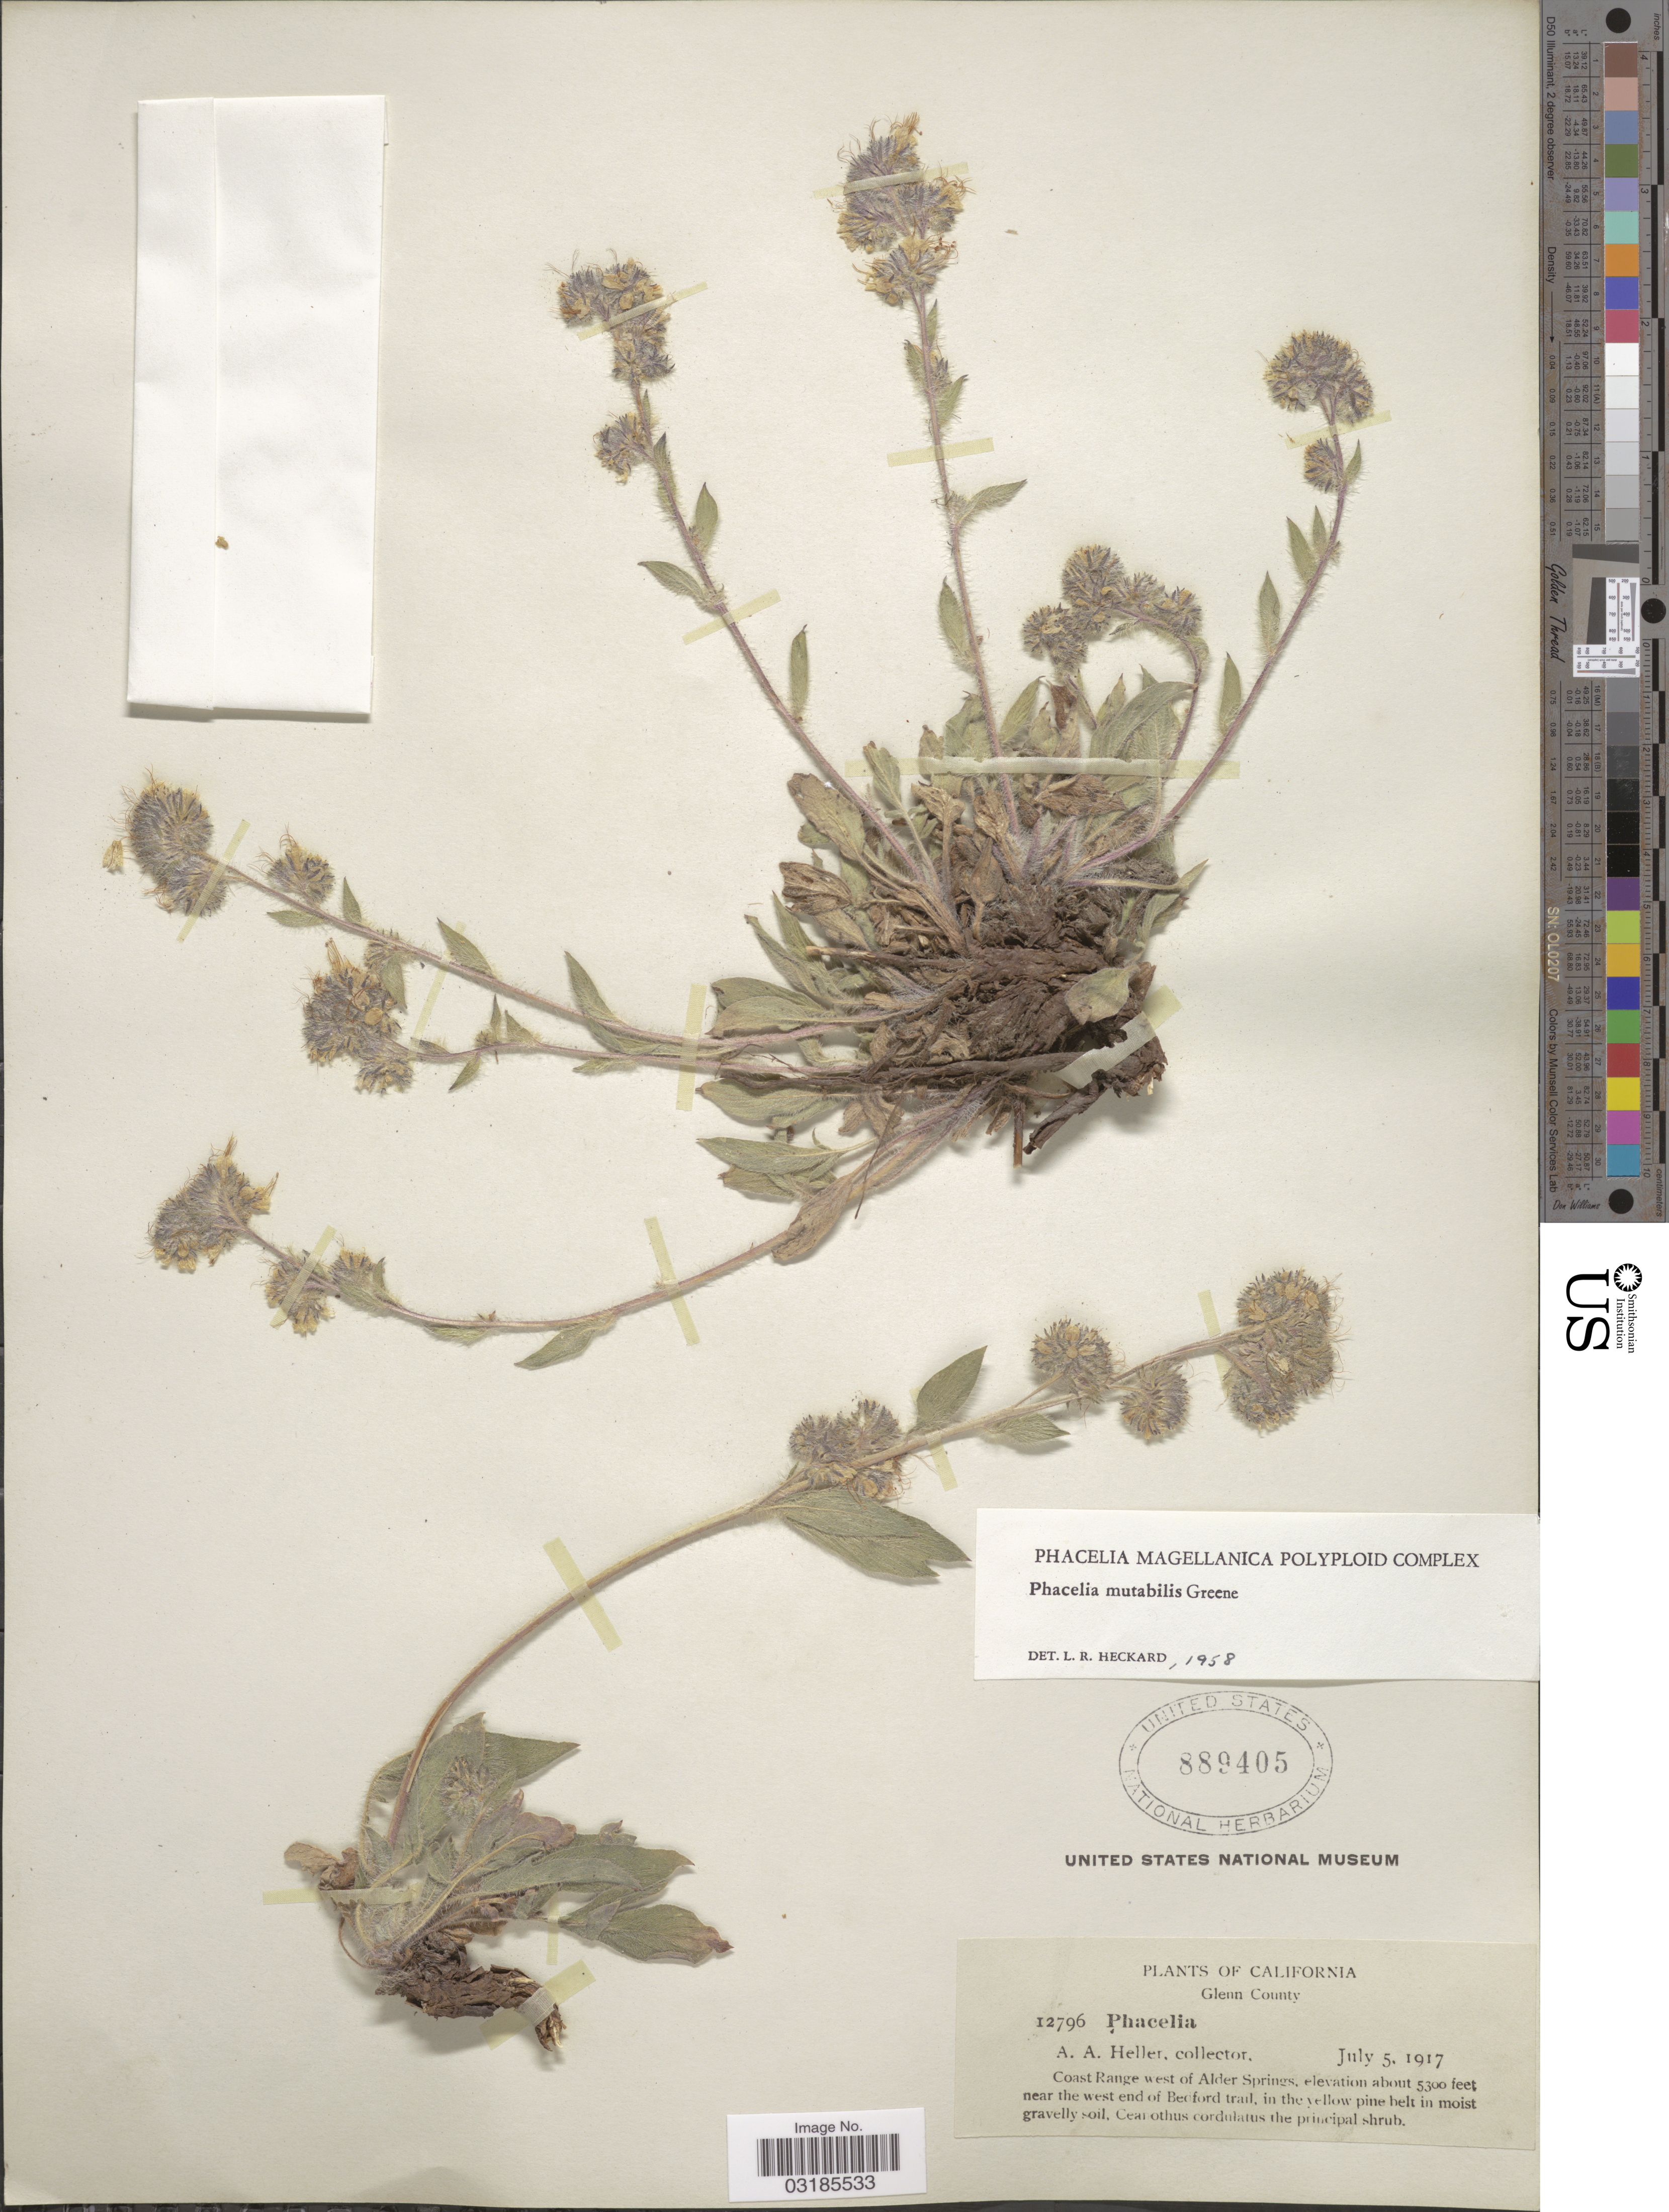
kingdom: Plantae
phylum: Tracheophyta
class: Magnoliopsida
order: Boraginales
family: Hydrophyllaceae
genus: Phacelia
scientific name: Phacelia mutabilis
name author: Greene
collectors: A. A. Heller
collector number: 12796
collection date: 1917-07-05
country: United States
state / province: California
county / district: Glenn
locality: Glenn County, Coast Range west of Alder Springs.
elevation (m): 1615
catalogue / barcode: US 889405